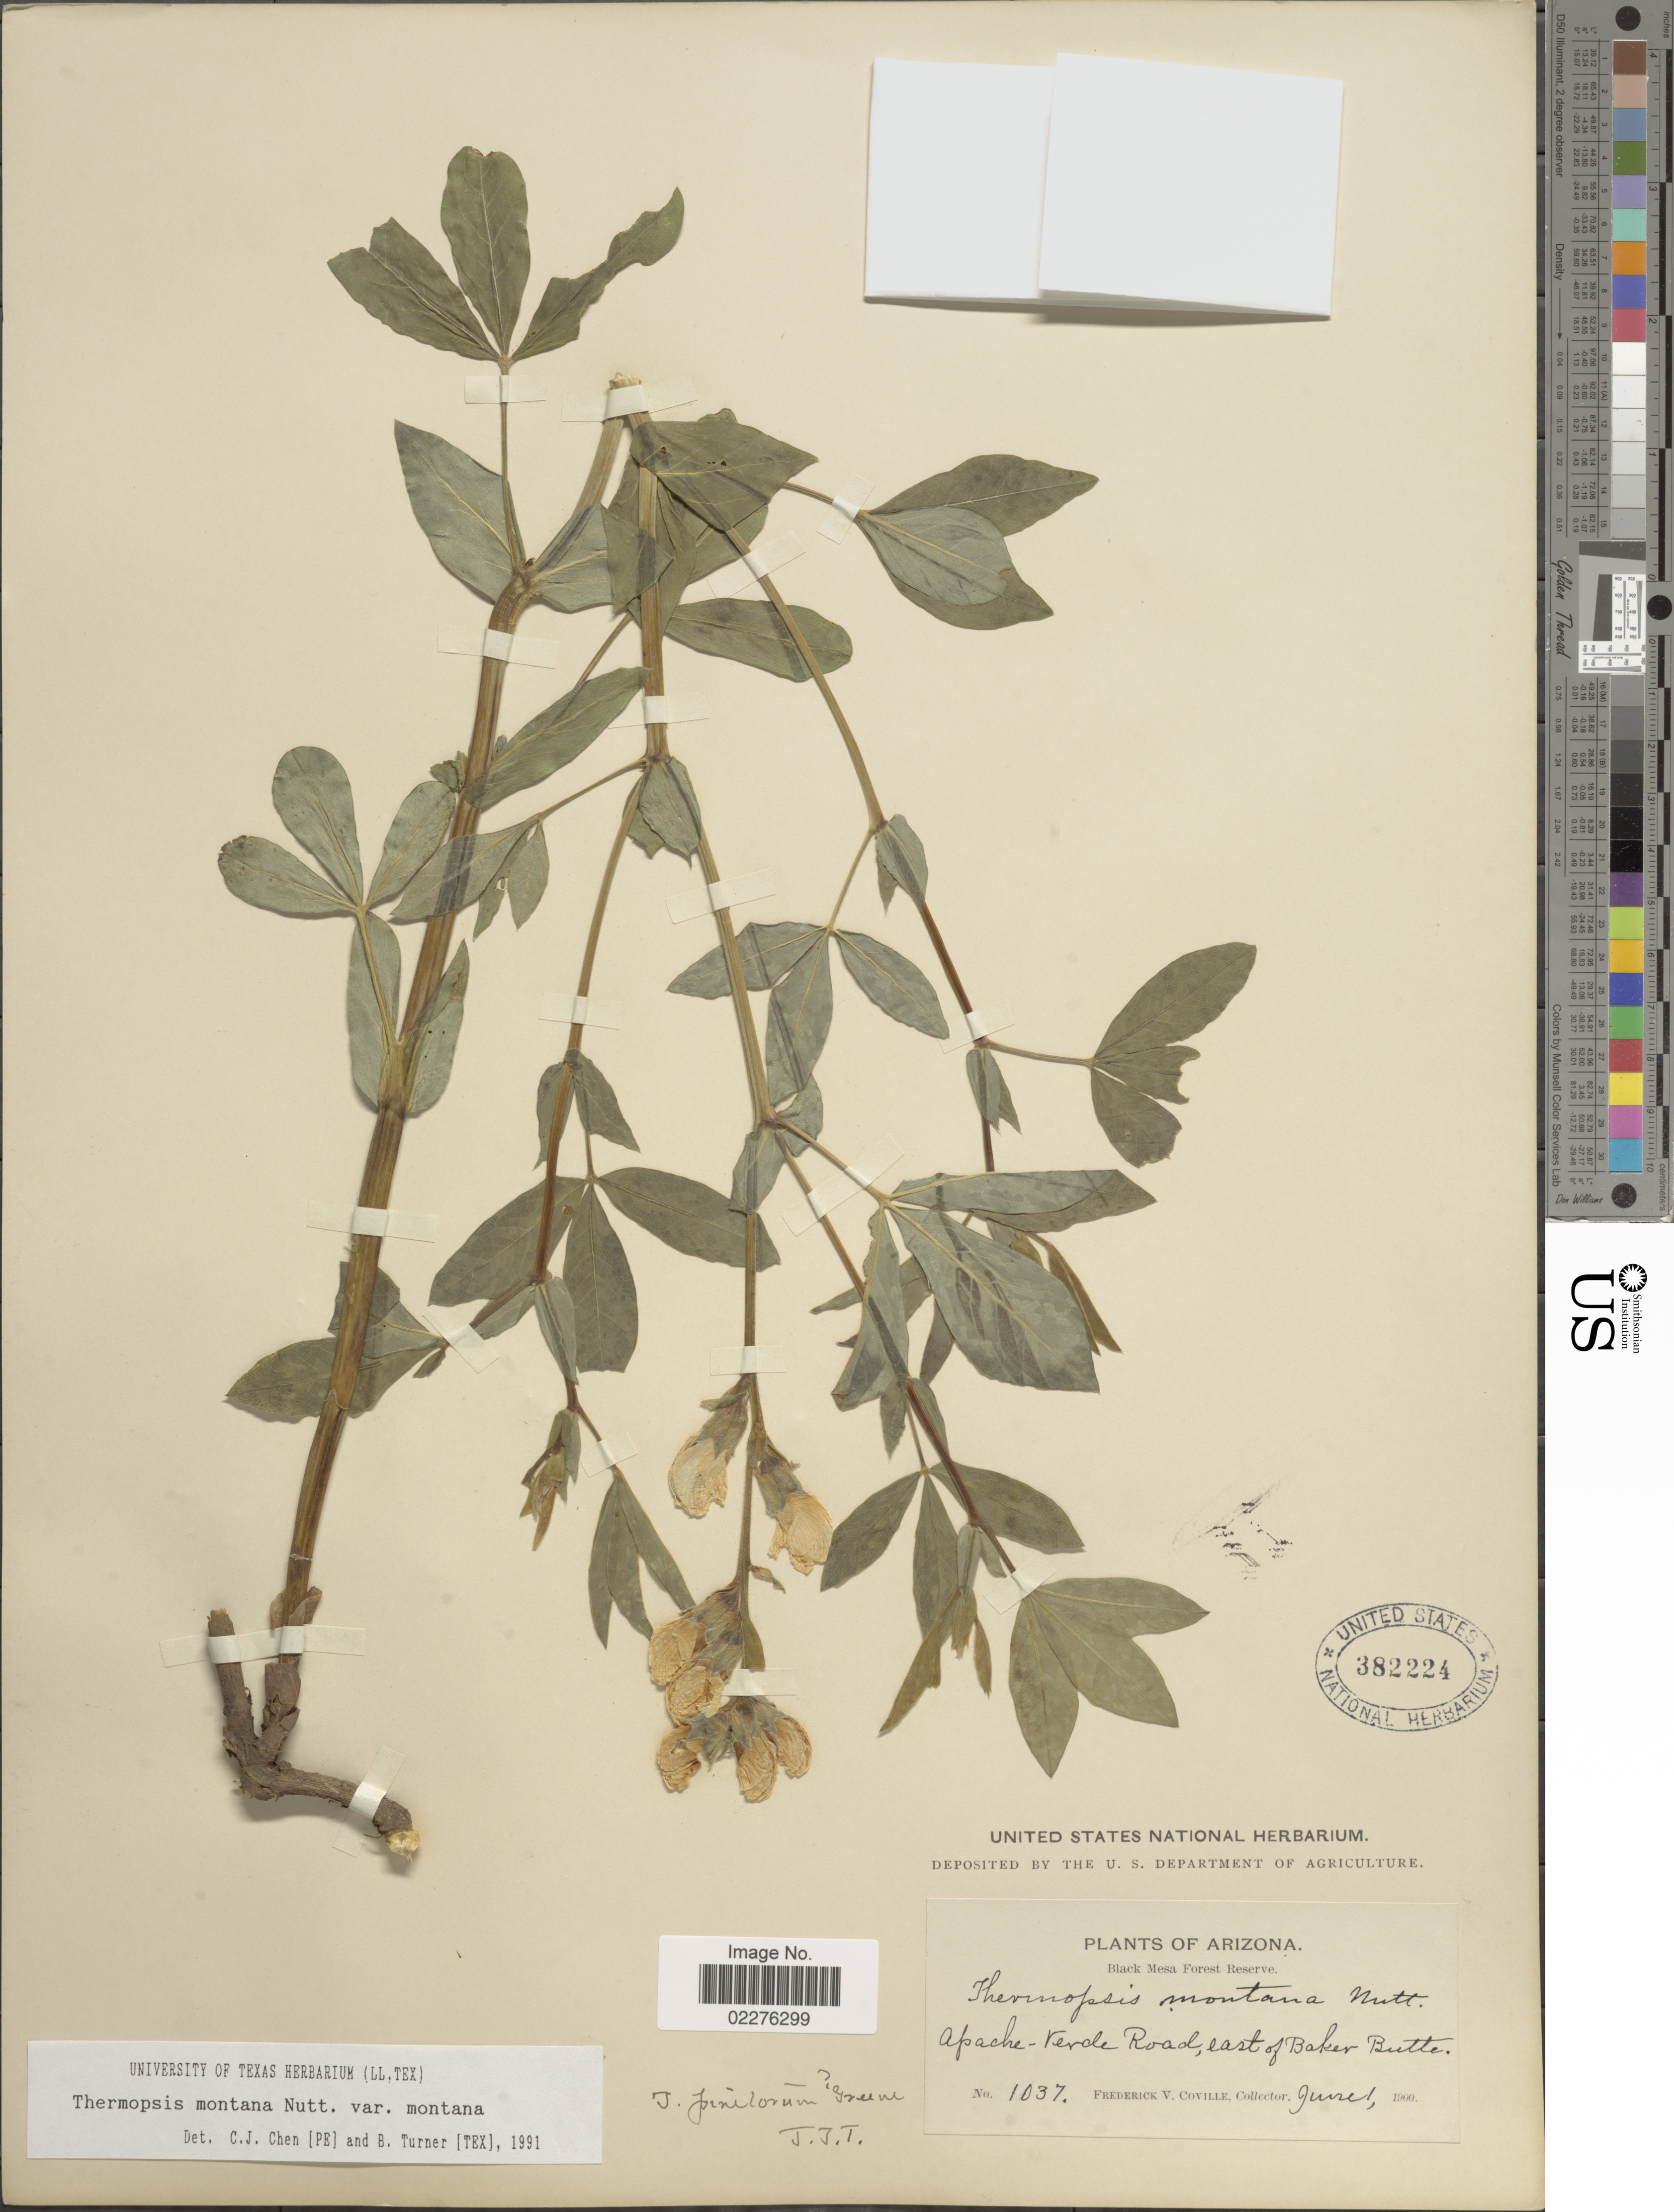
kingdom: Plantae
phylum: Tracheophyta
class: Magnoliopsida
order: Fabales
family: Fabaceae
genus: Thermopsis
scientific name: Thermopsis montana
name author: Nutt.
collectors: F. V. Coville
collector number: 1037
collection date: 1900-06-01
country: United States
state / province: Arizona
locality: Apache-Verde Road, east of Baker Butte, Black Mesa Forest Reserve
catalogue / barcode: US 382224